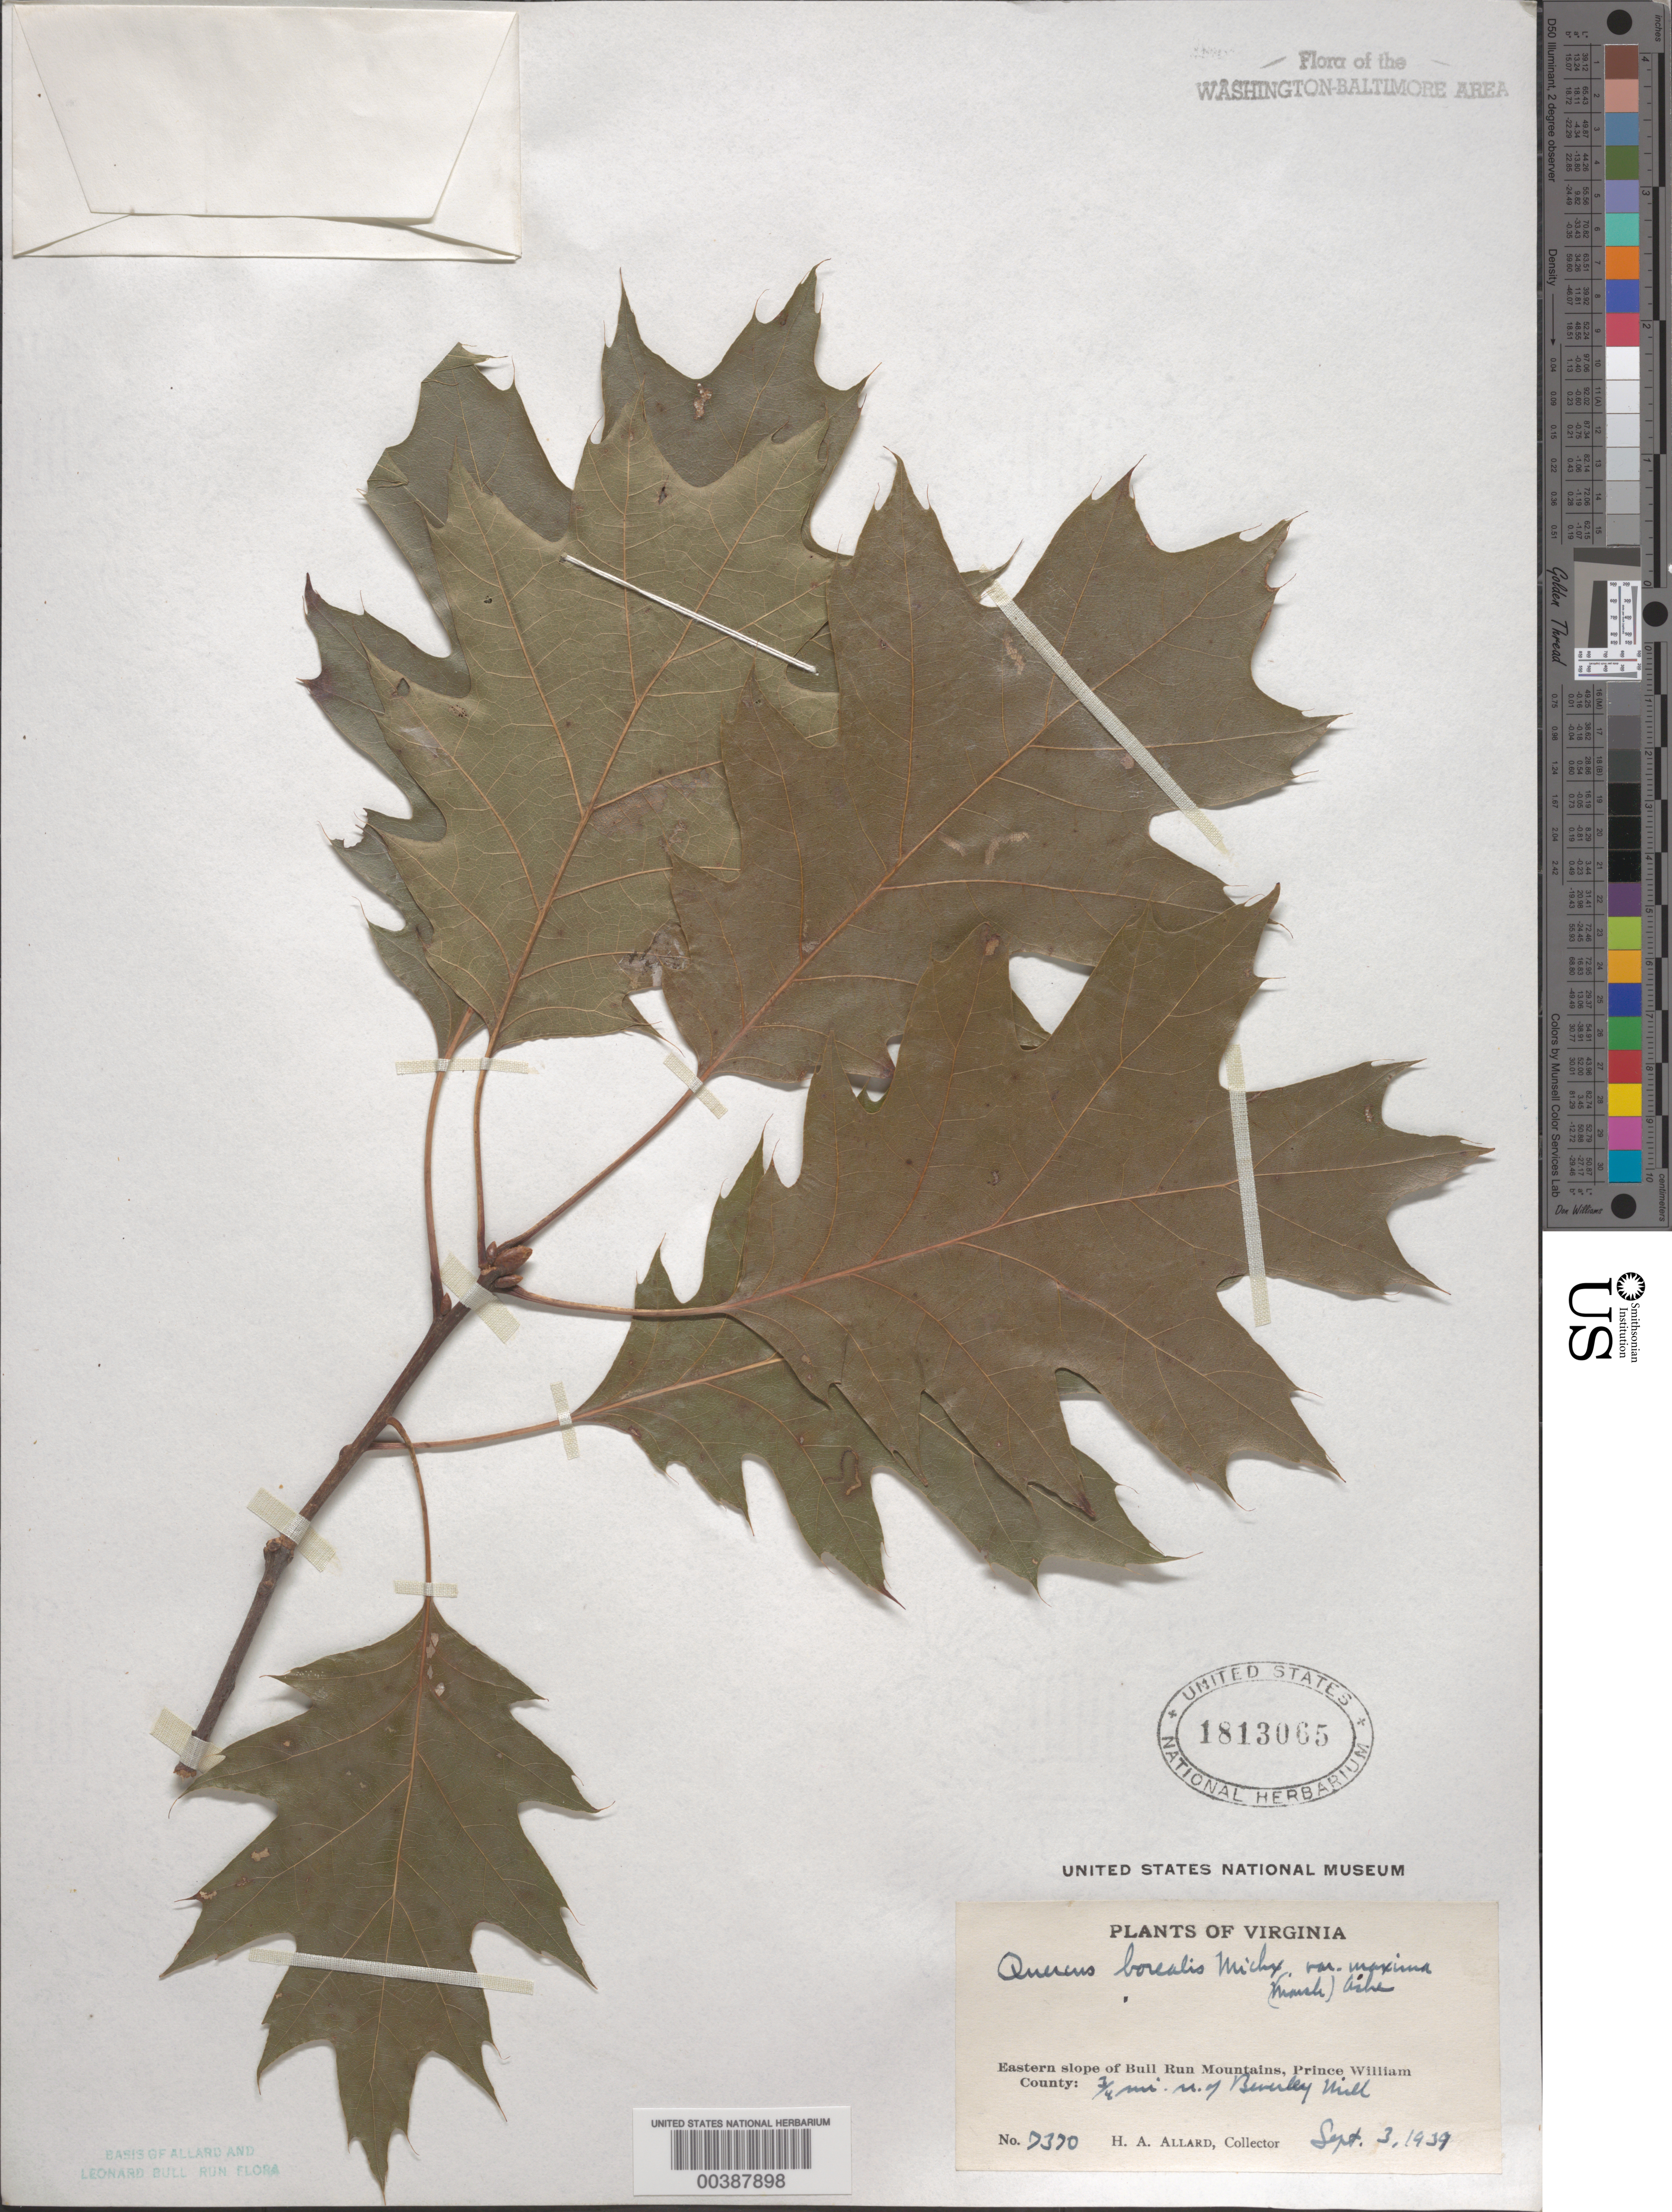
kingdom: Plantae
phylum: Tracheophyta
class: Magnoliopsida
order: Fagales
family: Fagaceae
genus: Quercus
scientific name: Quercus rubra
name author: L.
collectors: H. A. Allard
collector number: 7370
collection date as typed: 03 Sep 1939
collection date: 1939-09-03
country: United States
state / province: Virginia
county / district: Prince William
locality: North of Beverley Mill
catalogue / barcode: US 1813065